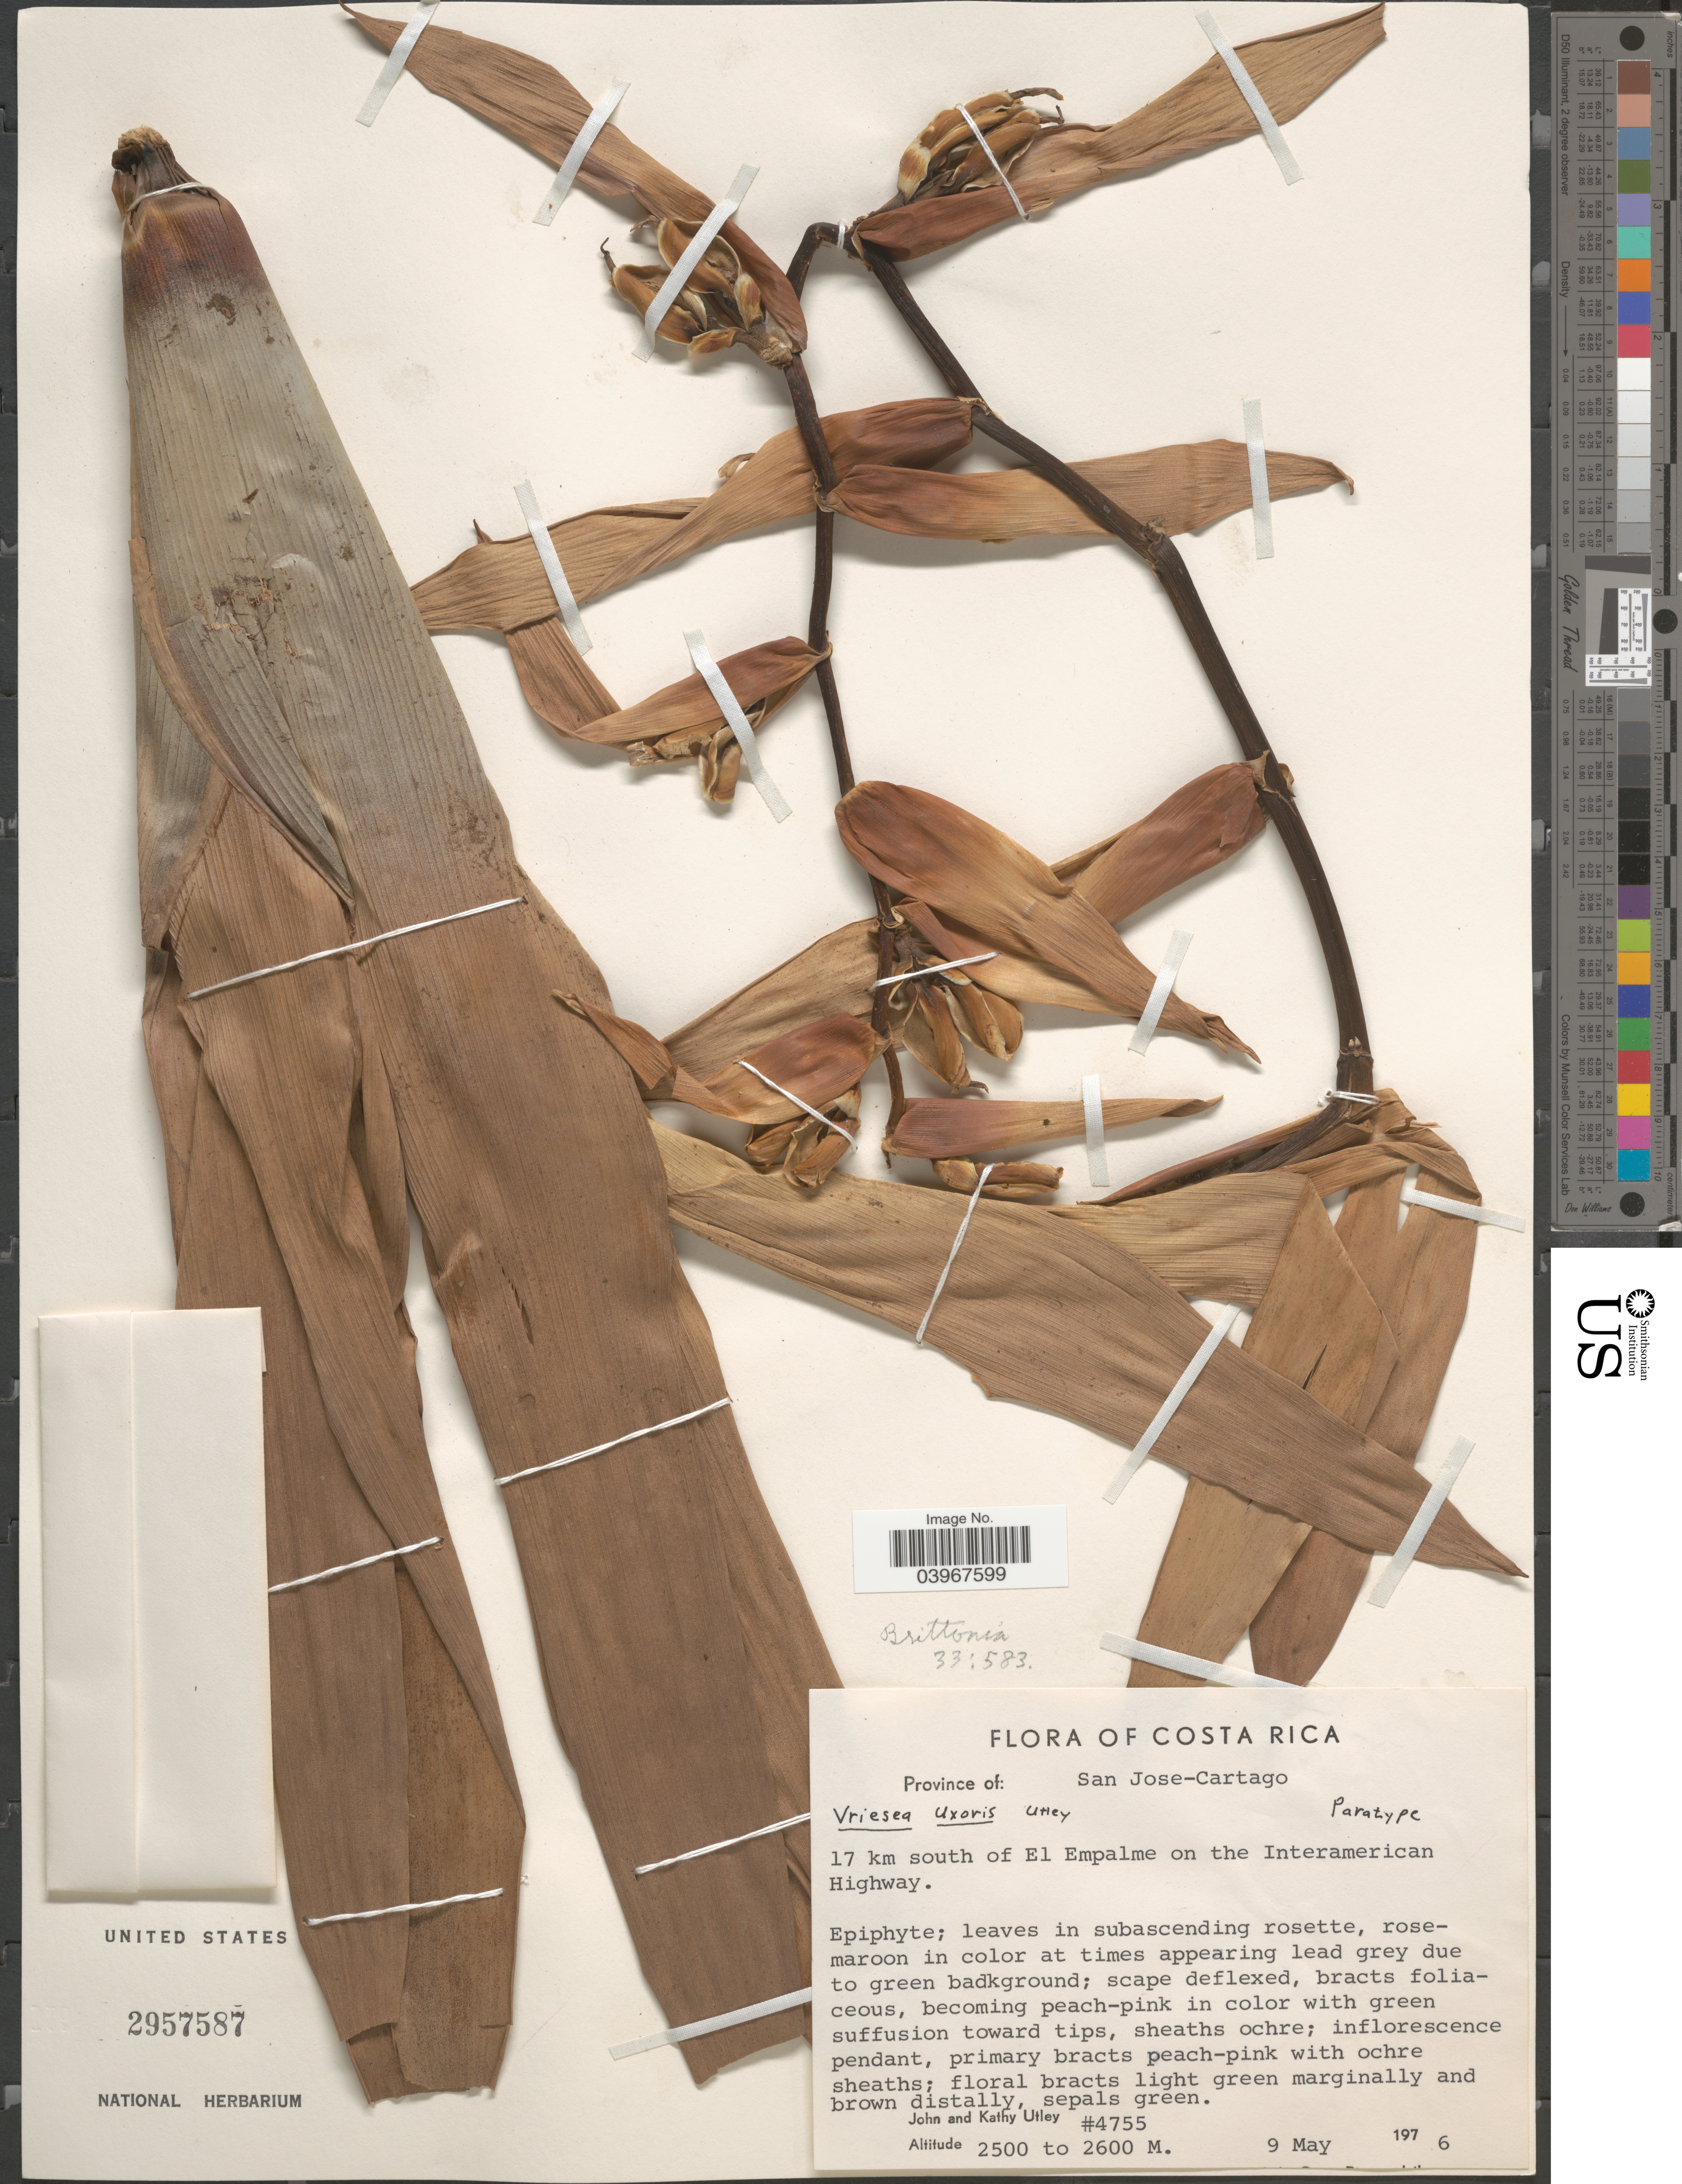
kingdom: Plantae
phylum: Tracheophyta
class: Liliopsida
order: Poales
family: Bromeliaceae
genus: Werauhia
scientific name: Werauhia sp.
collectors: J. F. Utley & K. Burt-Utley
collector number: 4755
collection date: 1976-05-09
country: Costa Rica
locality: Province of: San Jose - Cartago. 17 km south of El Empalme on the Interamerican Highway.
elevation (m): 2500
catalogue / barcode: US 2957587